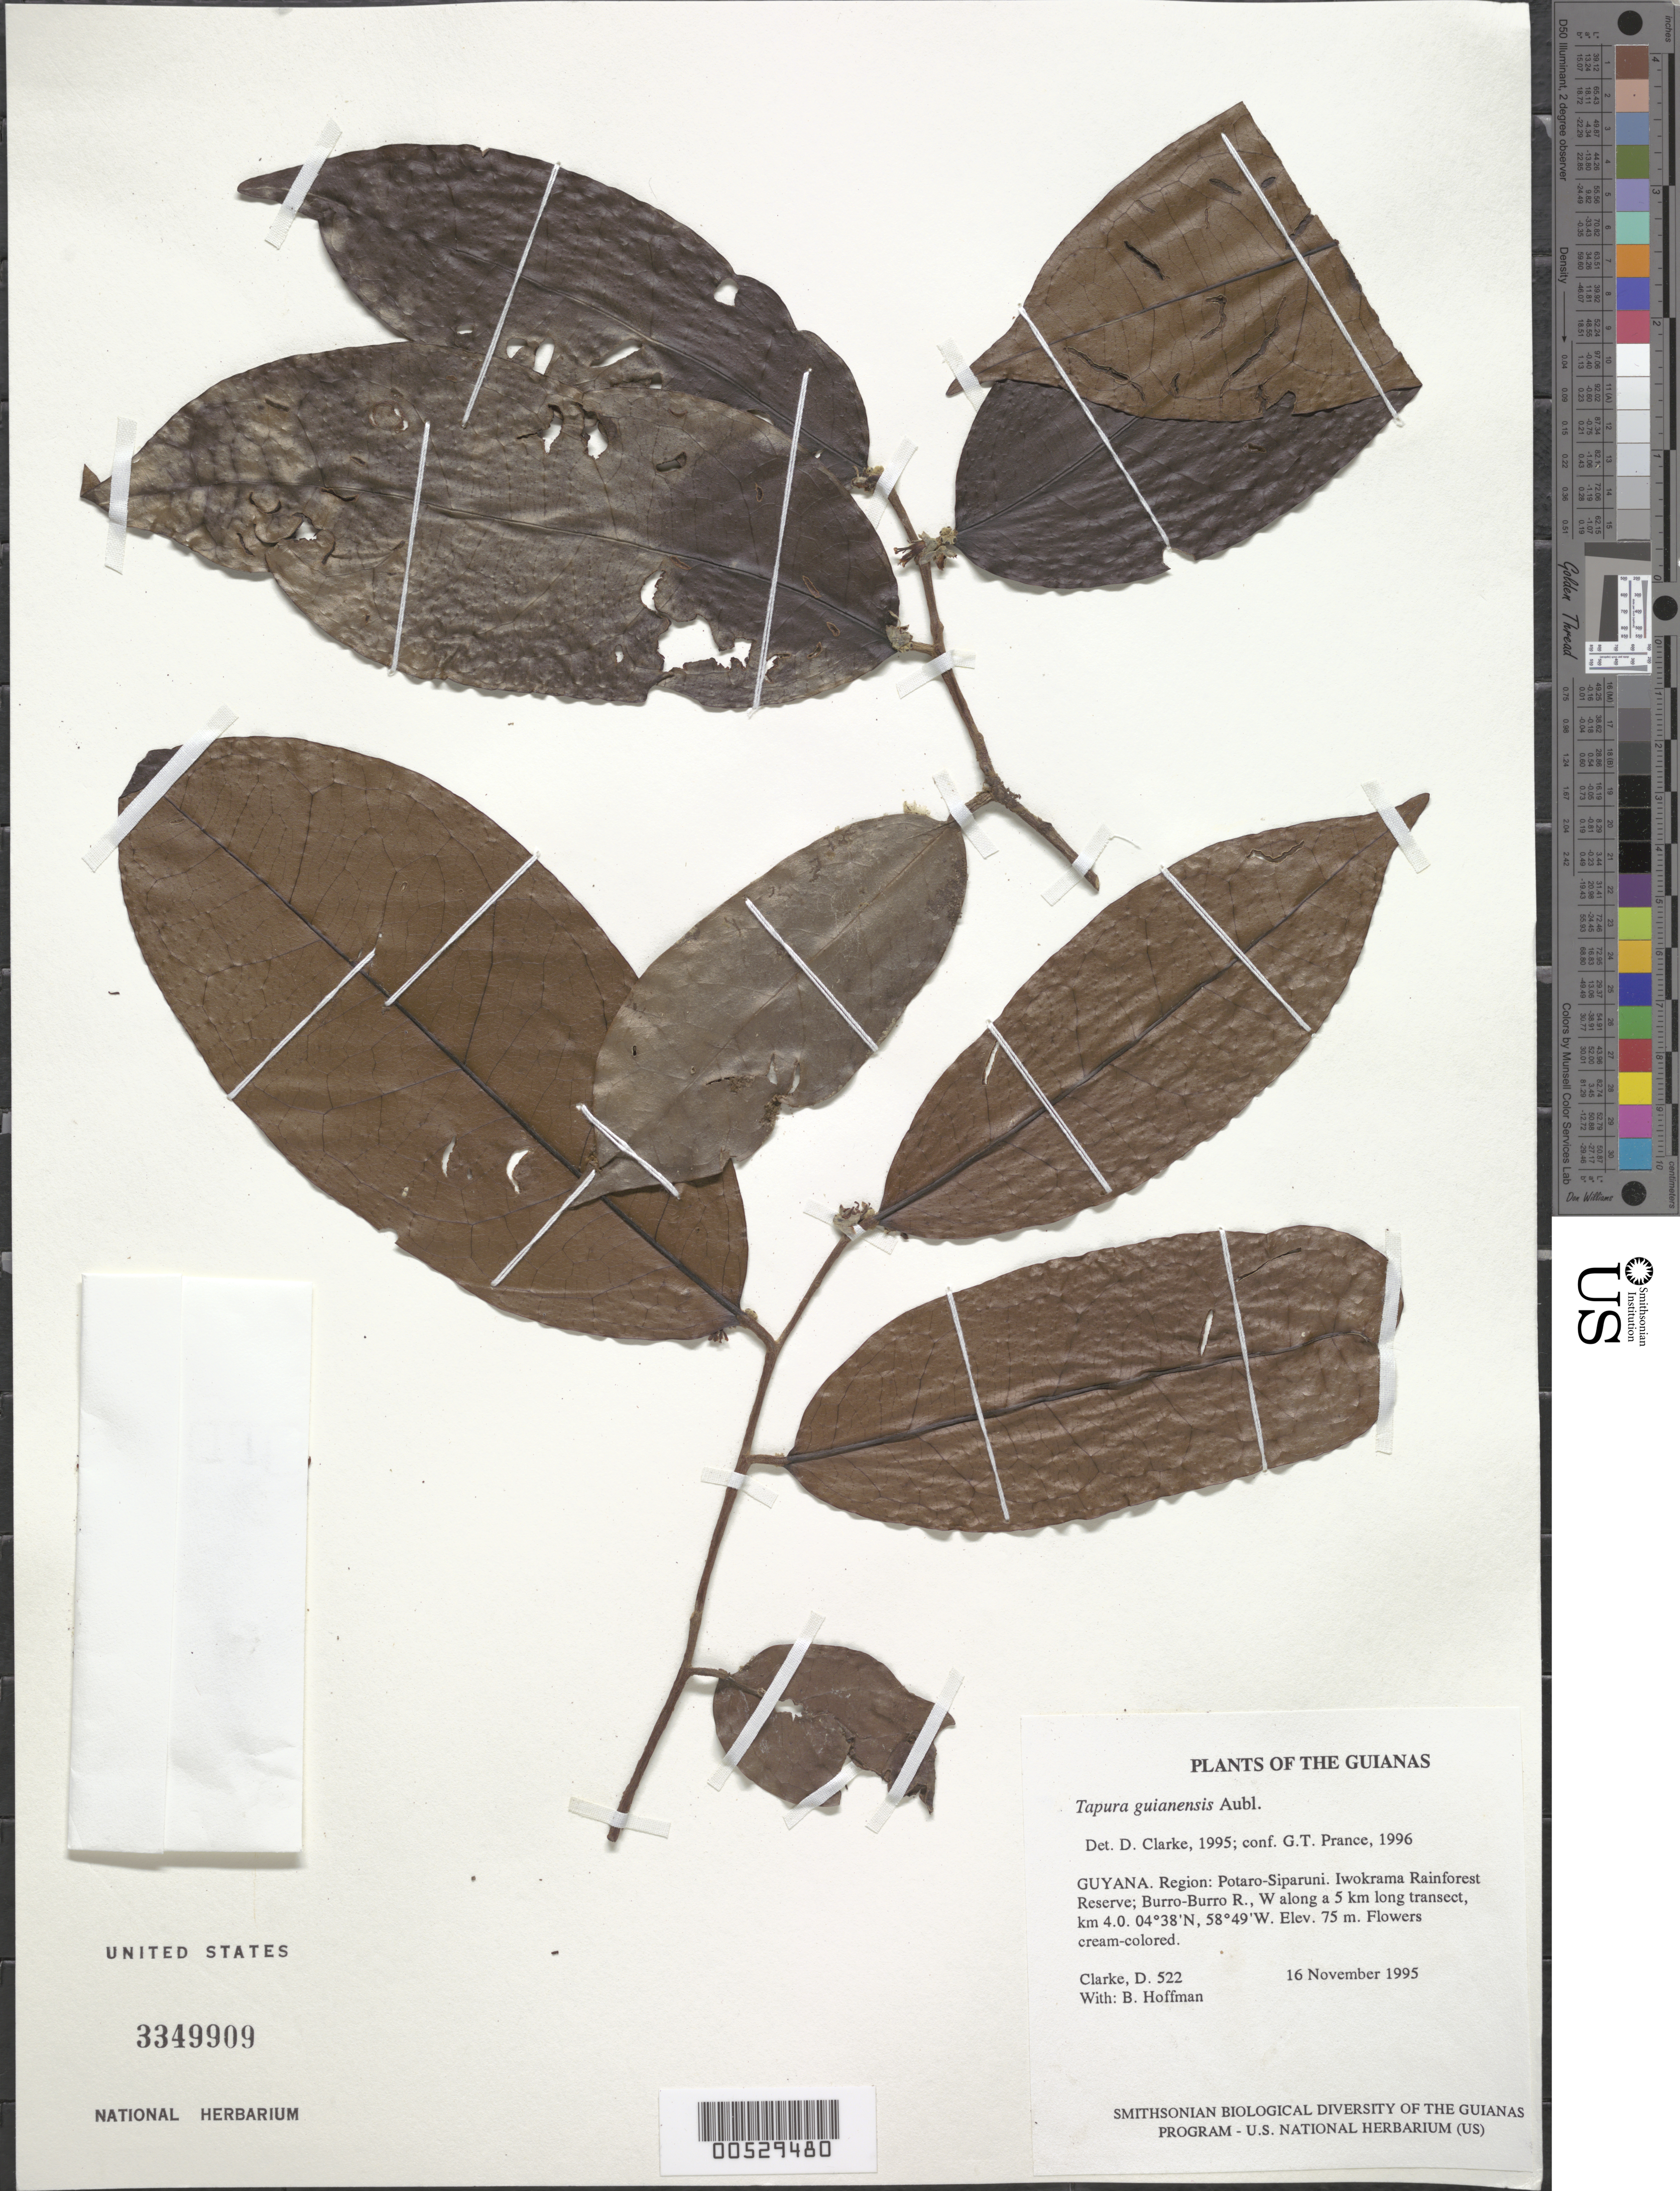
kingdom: Plantae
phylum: Tracheophyta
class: Magnoliopsida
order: Malpighiales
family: Dichapetalaceae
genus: Tapura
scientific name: Tapura guianensis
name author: Aubl.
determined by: Prance, G. T.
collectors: H. D. Clarke & B. Hoffman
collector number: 522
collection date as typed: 16 November 1995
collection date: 1995-11-16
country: Guyana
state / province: Potaro-Siparuni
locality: Iwokrama Rainforest Reserve; Burro-Burro R., W along a 5 km long transect, km 4.0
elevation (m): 75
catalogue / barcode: US 3349909